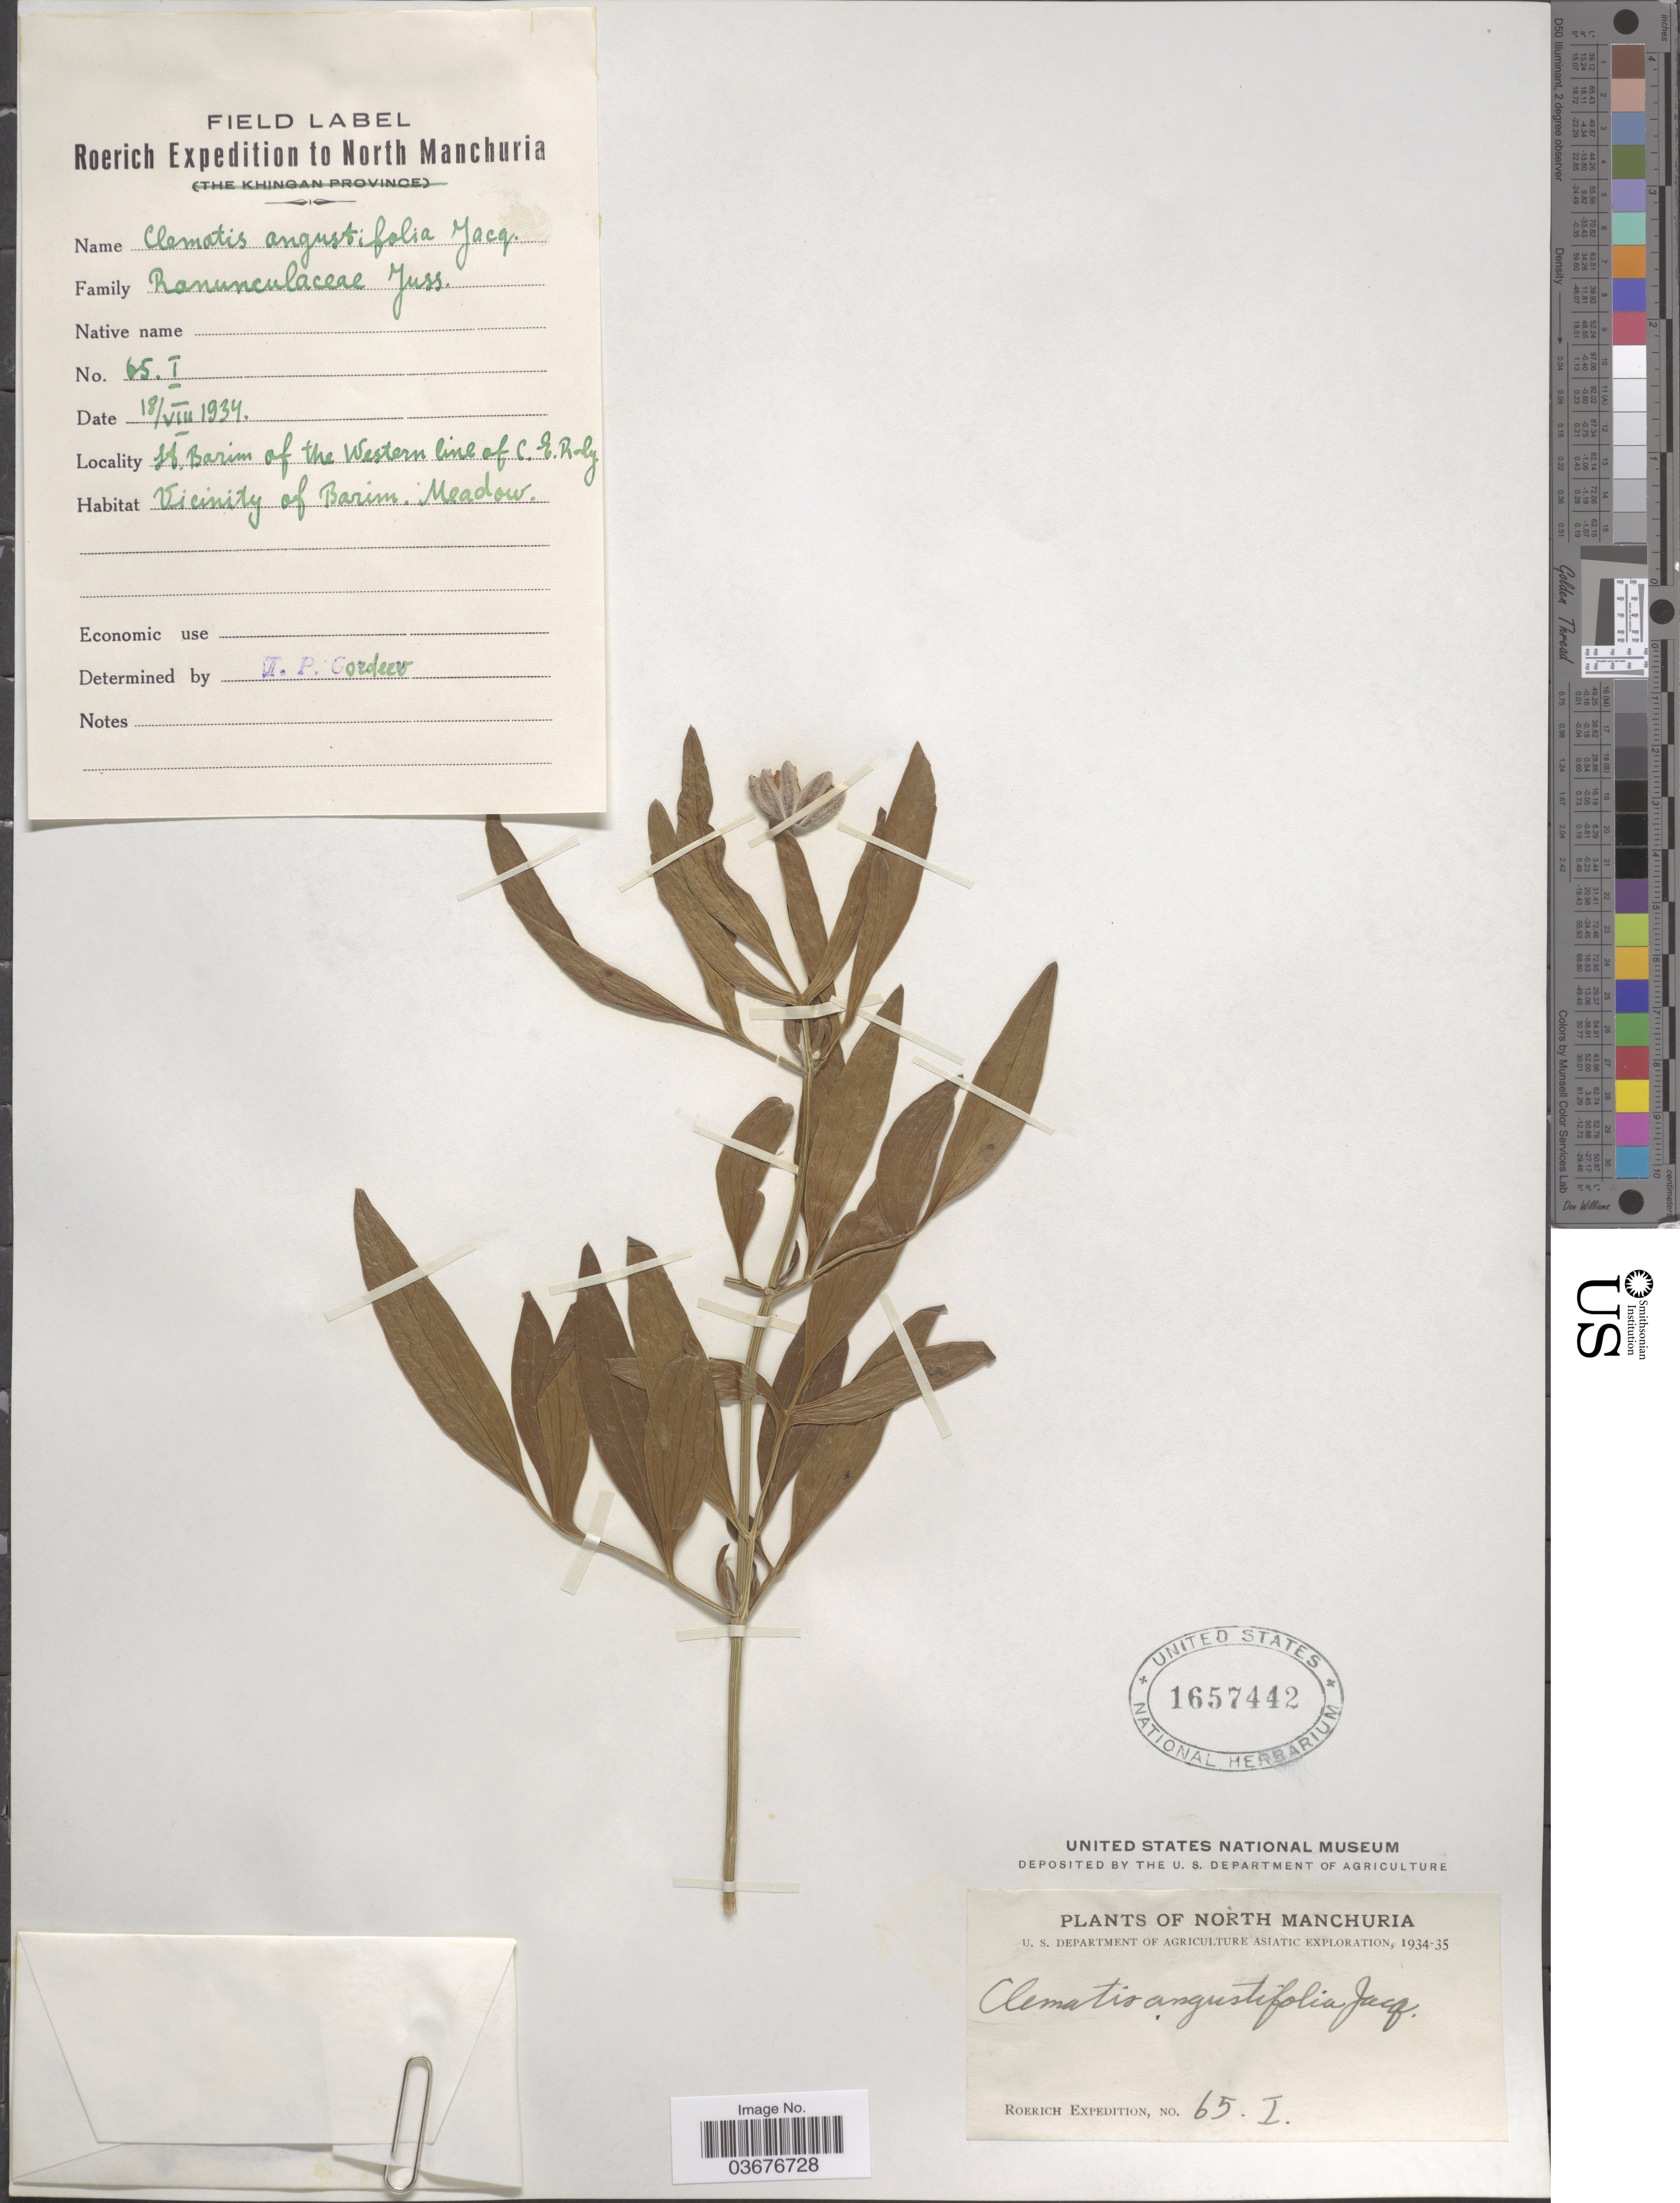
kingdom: Plantae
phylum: Tracheophyta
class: Magnoliopsida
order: Ranunculales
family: Ranunculaceae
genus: Clematis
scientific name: Clematis angustifolia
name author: Jacq.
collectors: Roerich Expedition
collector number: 65I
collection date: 1934-08-18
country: China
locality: North Manchuria. St. Barim of the Western line of C. E. R-ly. Vicinity of Barim.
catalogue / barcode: US 1657442